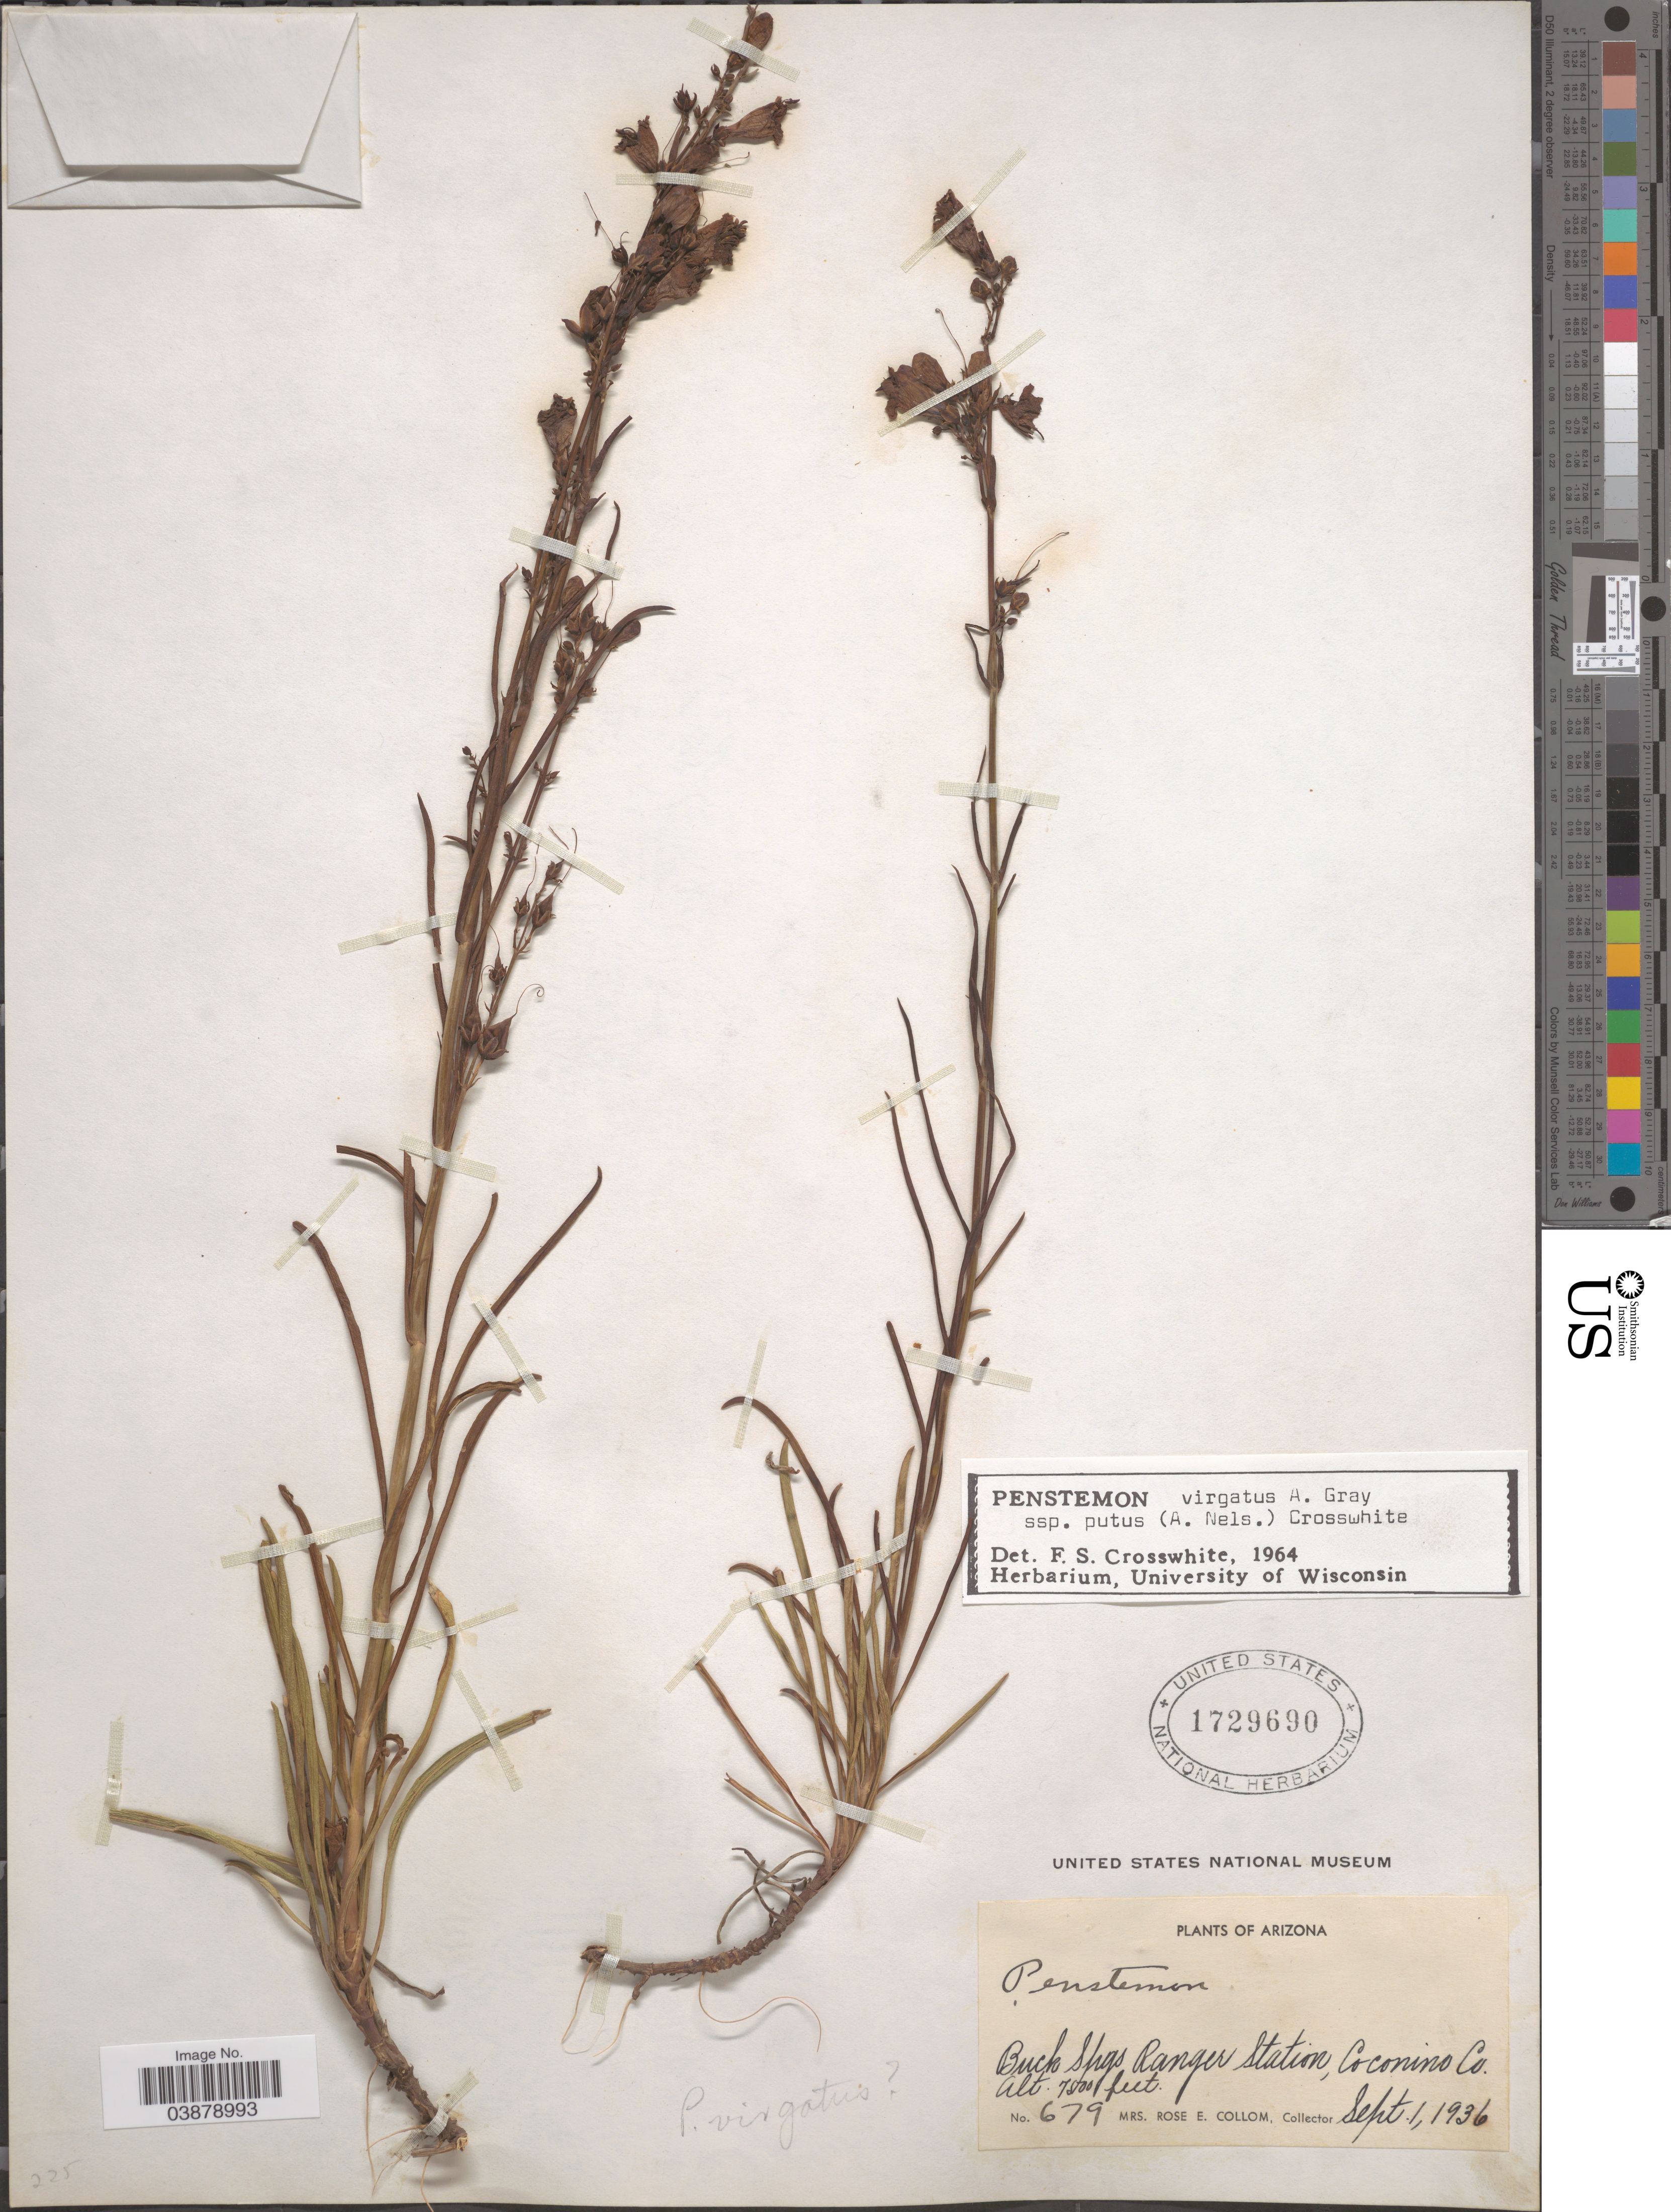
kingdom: Plantae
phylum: Tracheophyta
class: Magnoliopsida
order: Lamiales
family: Plantaginaceae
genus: Penstemon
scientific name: Penstemon virgatus subsp. putus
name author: (A. Nelson) Crosswh.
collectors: R. E. Collom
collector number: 679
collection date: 1936-09-01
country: United States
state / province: Arizona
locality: Buck Spgs Ranger Station, Coconino Co.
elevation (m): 2286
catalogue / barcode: US 1729690